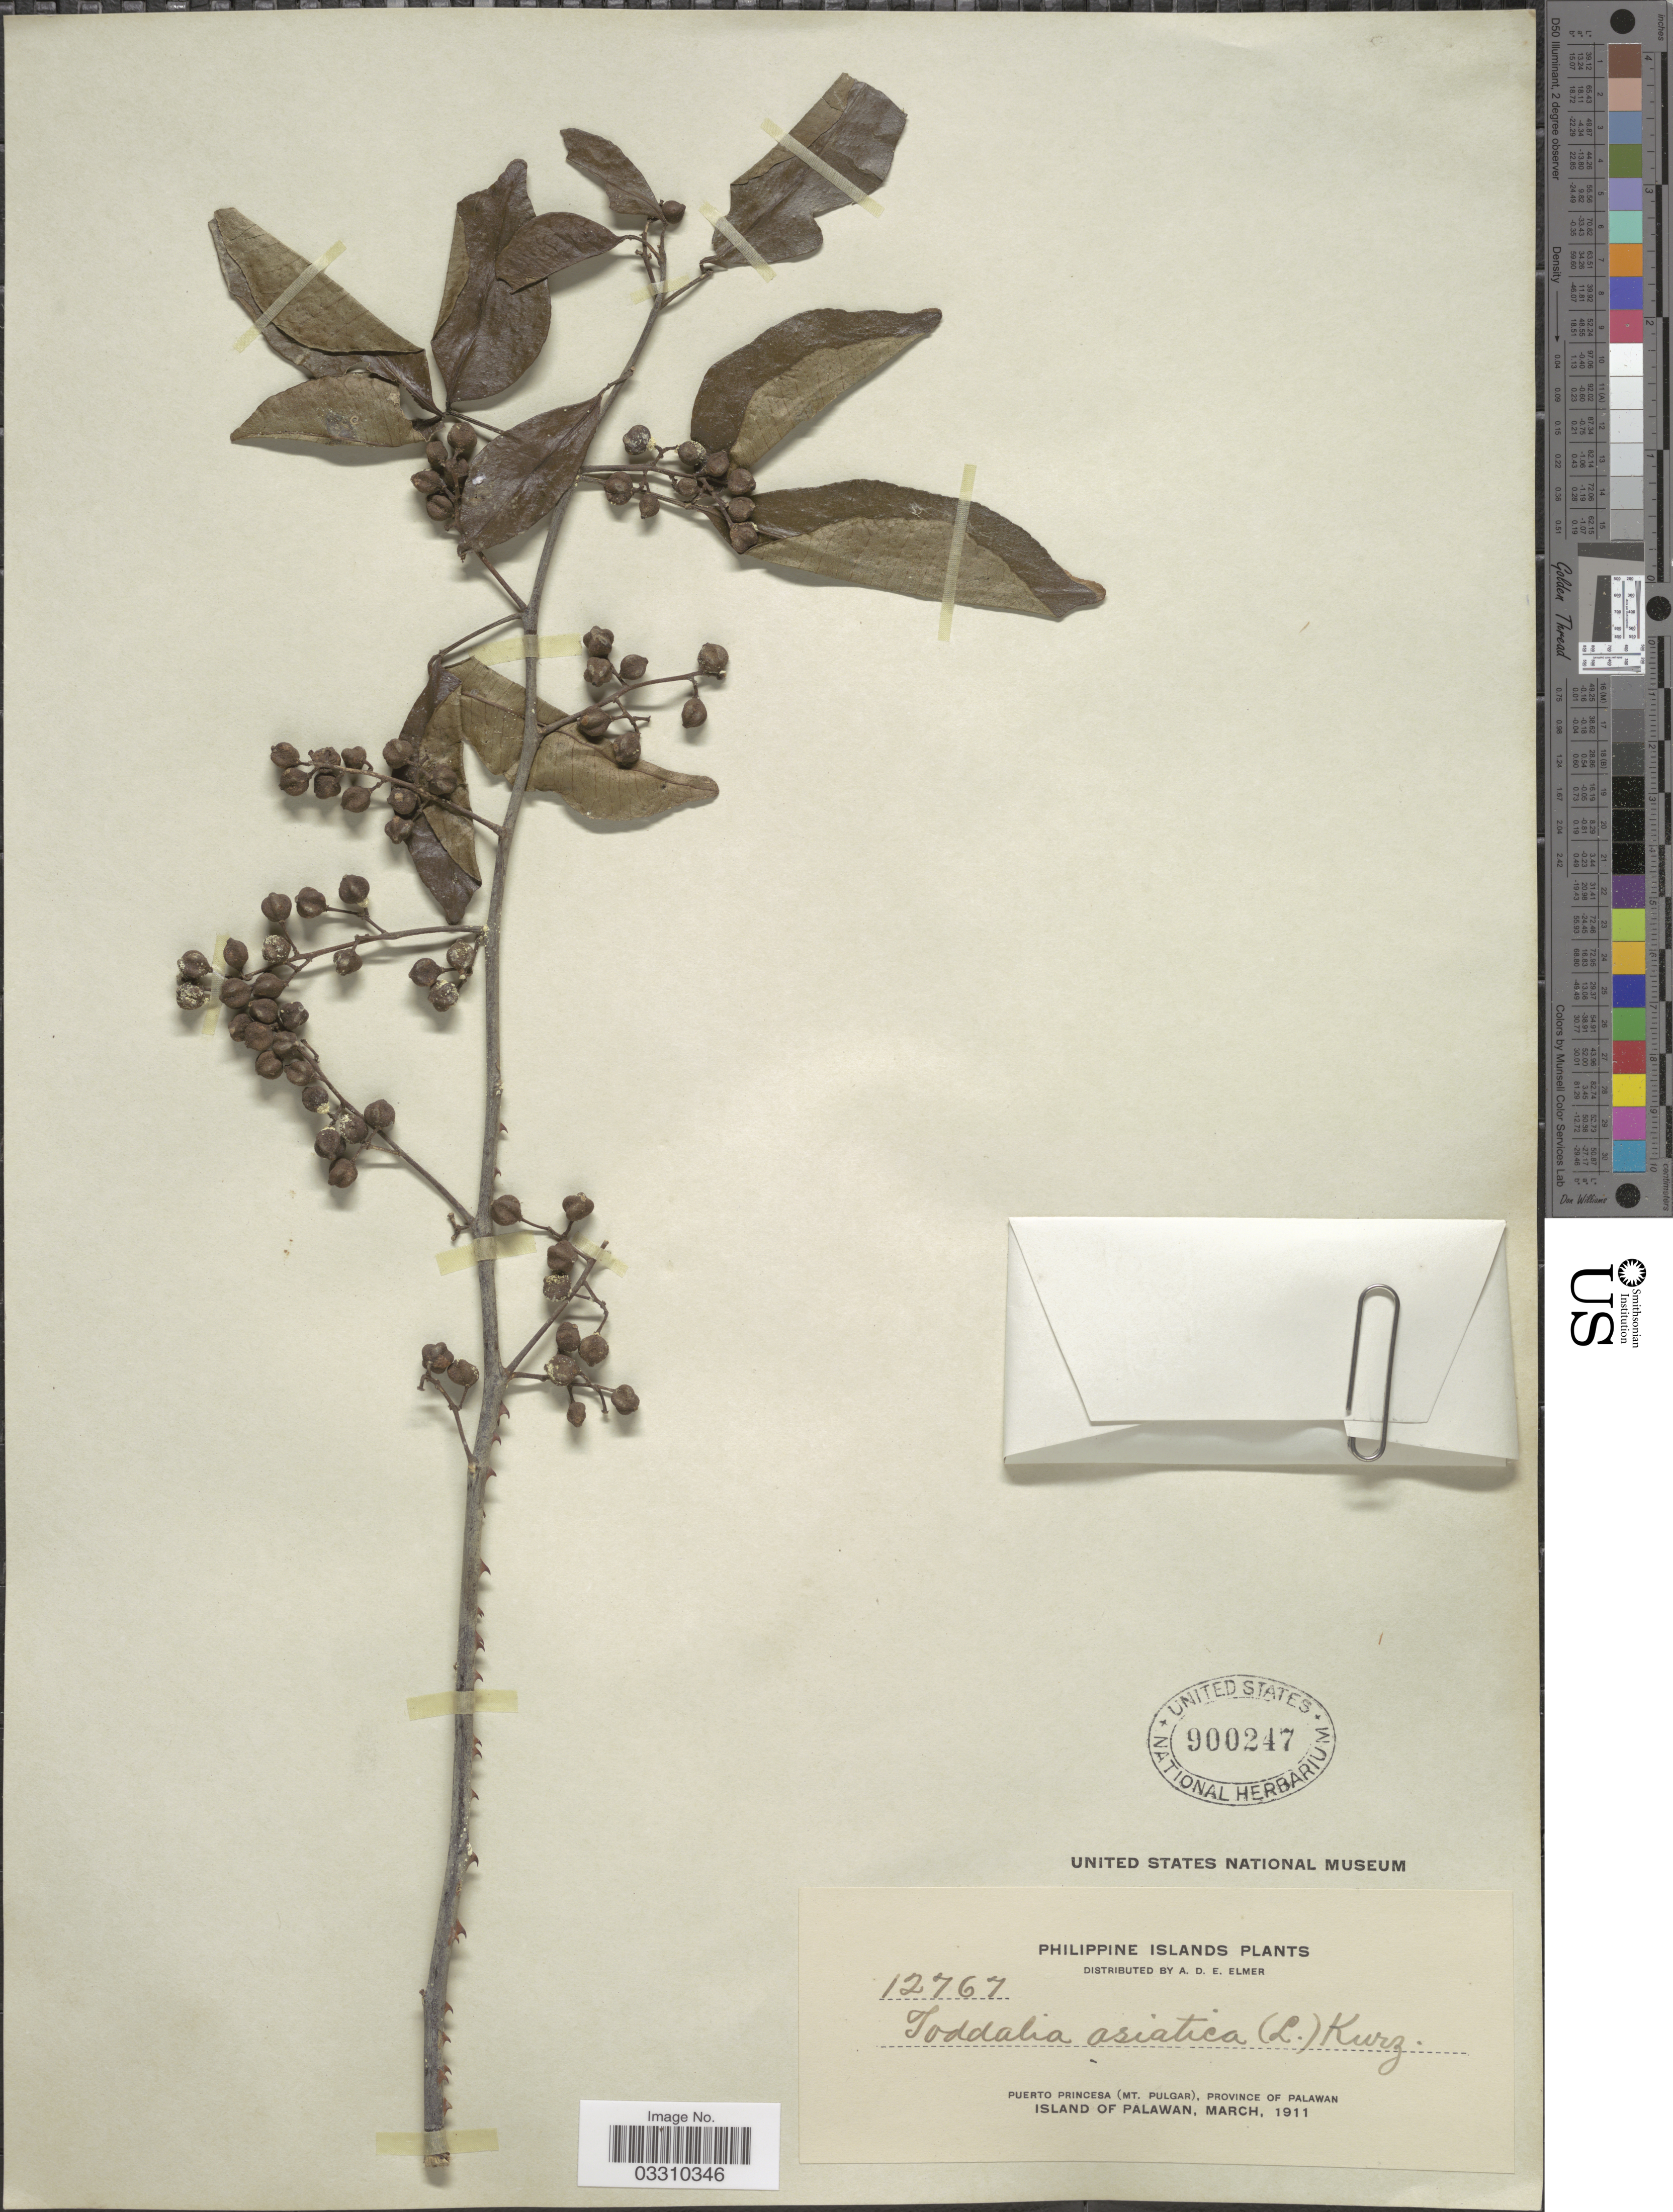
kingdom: Plantae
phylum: Tracheophyta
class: Magnoliopsida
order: Sapindales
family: Rutaceae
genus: Zanthoxylum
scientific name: Zanthoxylum asiaticum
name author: (L.) Appelhans et al.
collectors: A. D. E. Elmer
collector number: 12767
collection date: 1911-03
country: Philippines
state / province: Mimaropa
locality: Puerto Princesa (Mt. Pulgar), province of Palawan. Island of Palawan.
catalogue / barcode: US 900247